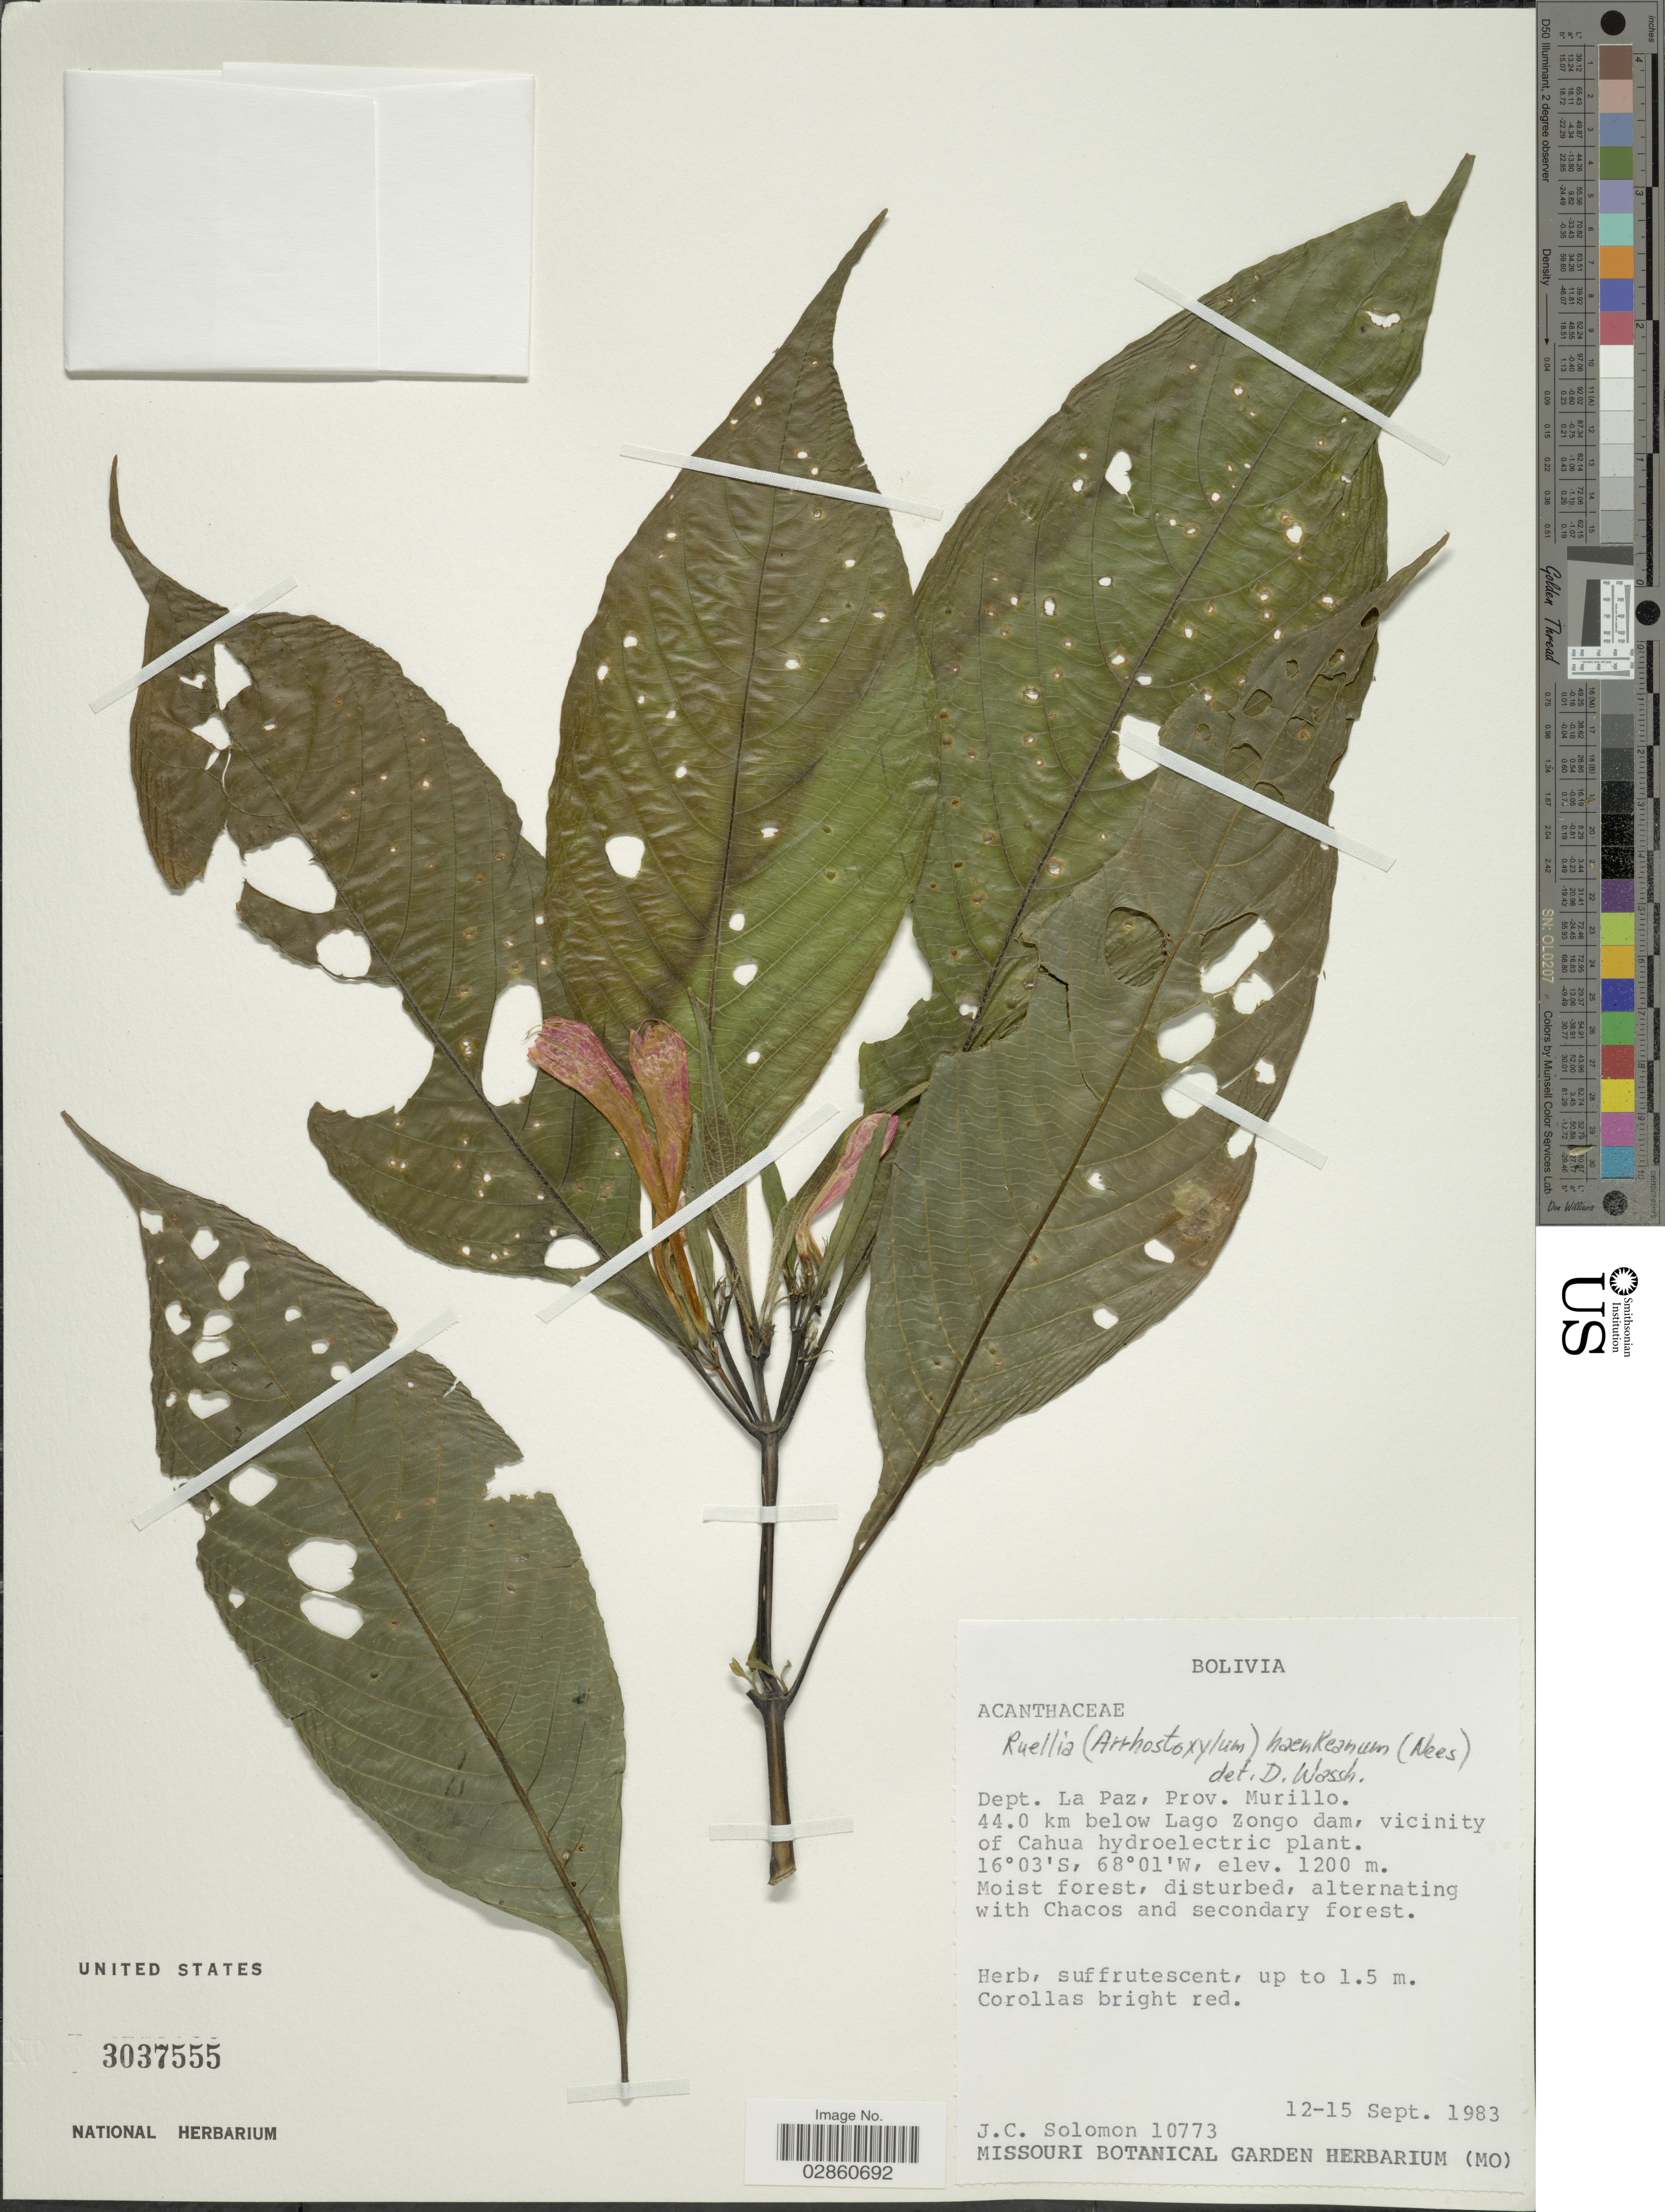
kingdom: Plantae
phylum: Tracheophyta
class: Magnoliopsida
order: Lamiales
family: Acanthaceae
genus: Ruellia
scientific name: Ruellia haenkeana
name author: (Nees) Wassh.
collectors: J. C. Solomon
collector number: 10773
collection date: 1983-09-12/1983-09-15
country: Bolivia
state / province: La Paz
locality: Dept. La Paz, Prov. Murillo. 44.0 km below Lago Zongo dam, vicinity of Cahua hydroelectric plant.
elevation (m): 1200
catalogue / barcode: US 3037555